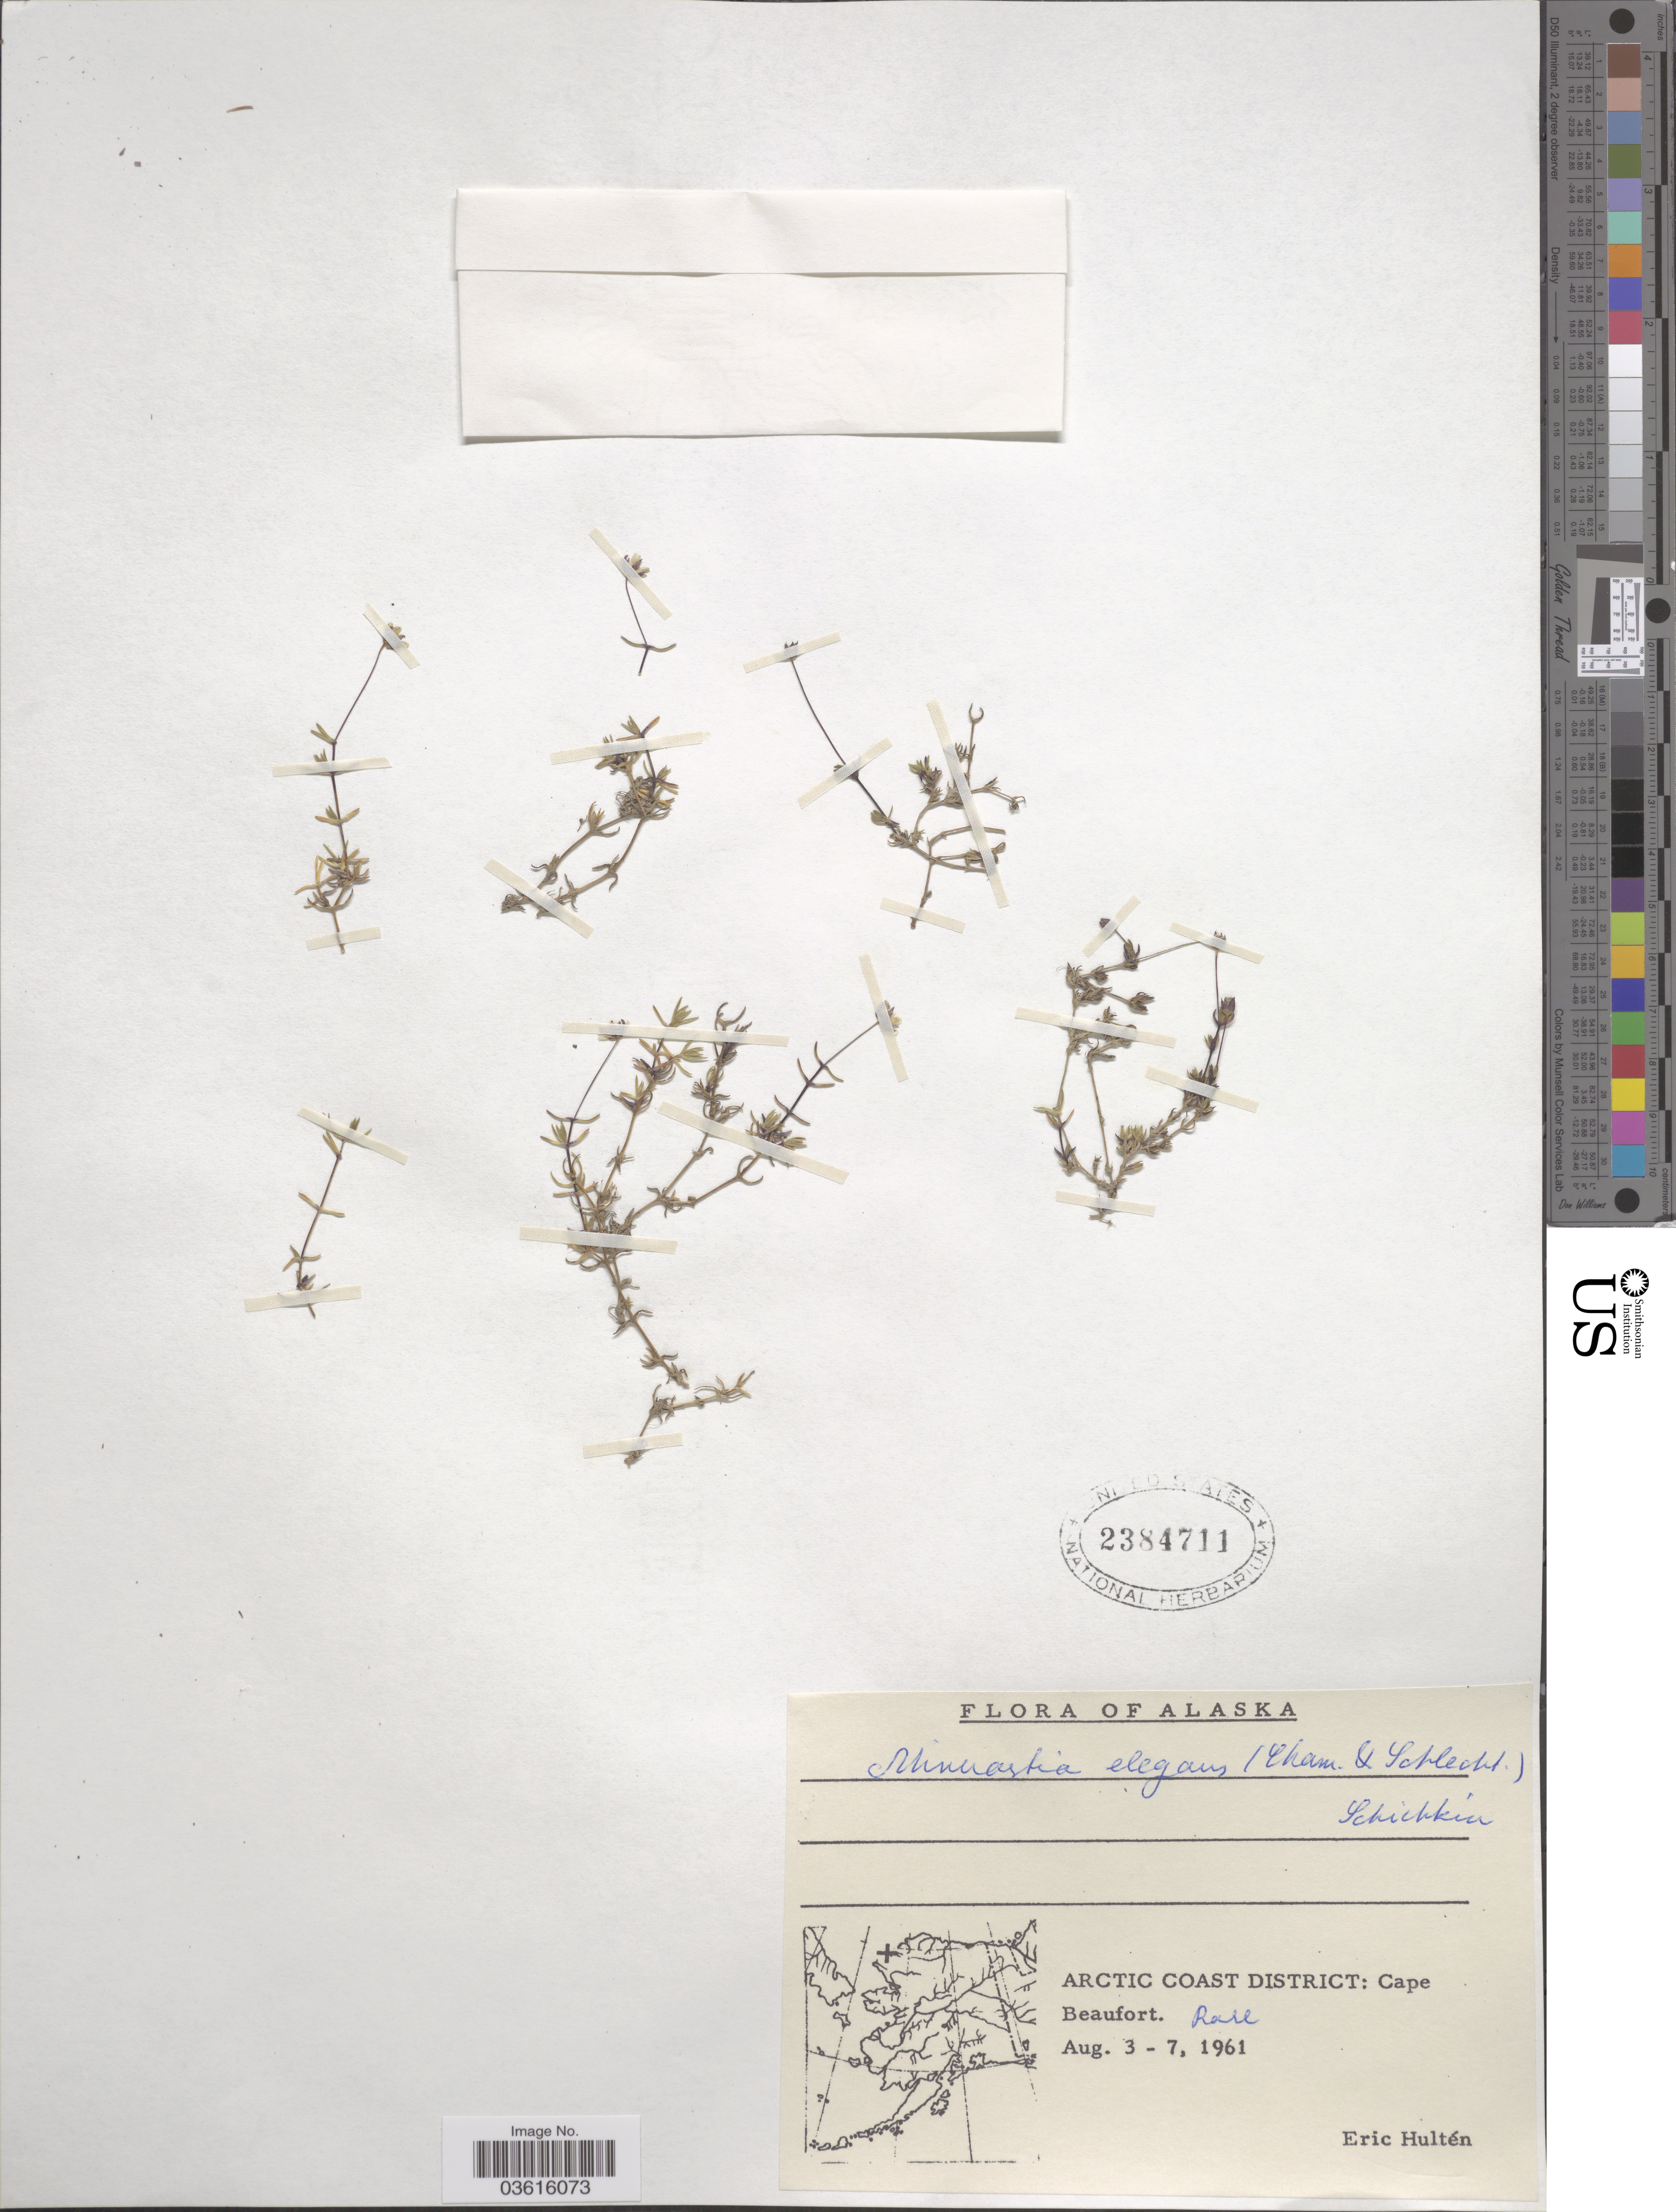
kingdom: Plantae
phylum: Tracheophyta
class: Magnoliopsida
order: Caryophyllales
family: Caryophyllaceae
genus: Minuartia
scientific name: Minuartia elegans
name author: (Cham. & Schltdl.) Schischk.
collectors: E. G. Hultén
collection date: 1961-08-03/1961-08-07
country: United States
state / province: Alaska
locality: Arctic Coast District: Cape Beaufort.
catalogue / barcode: US 2384711